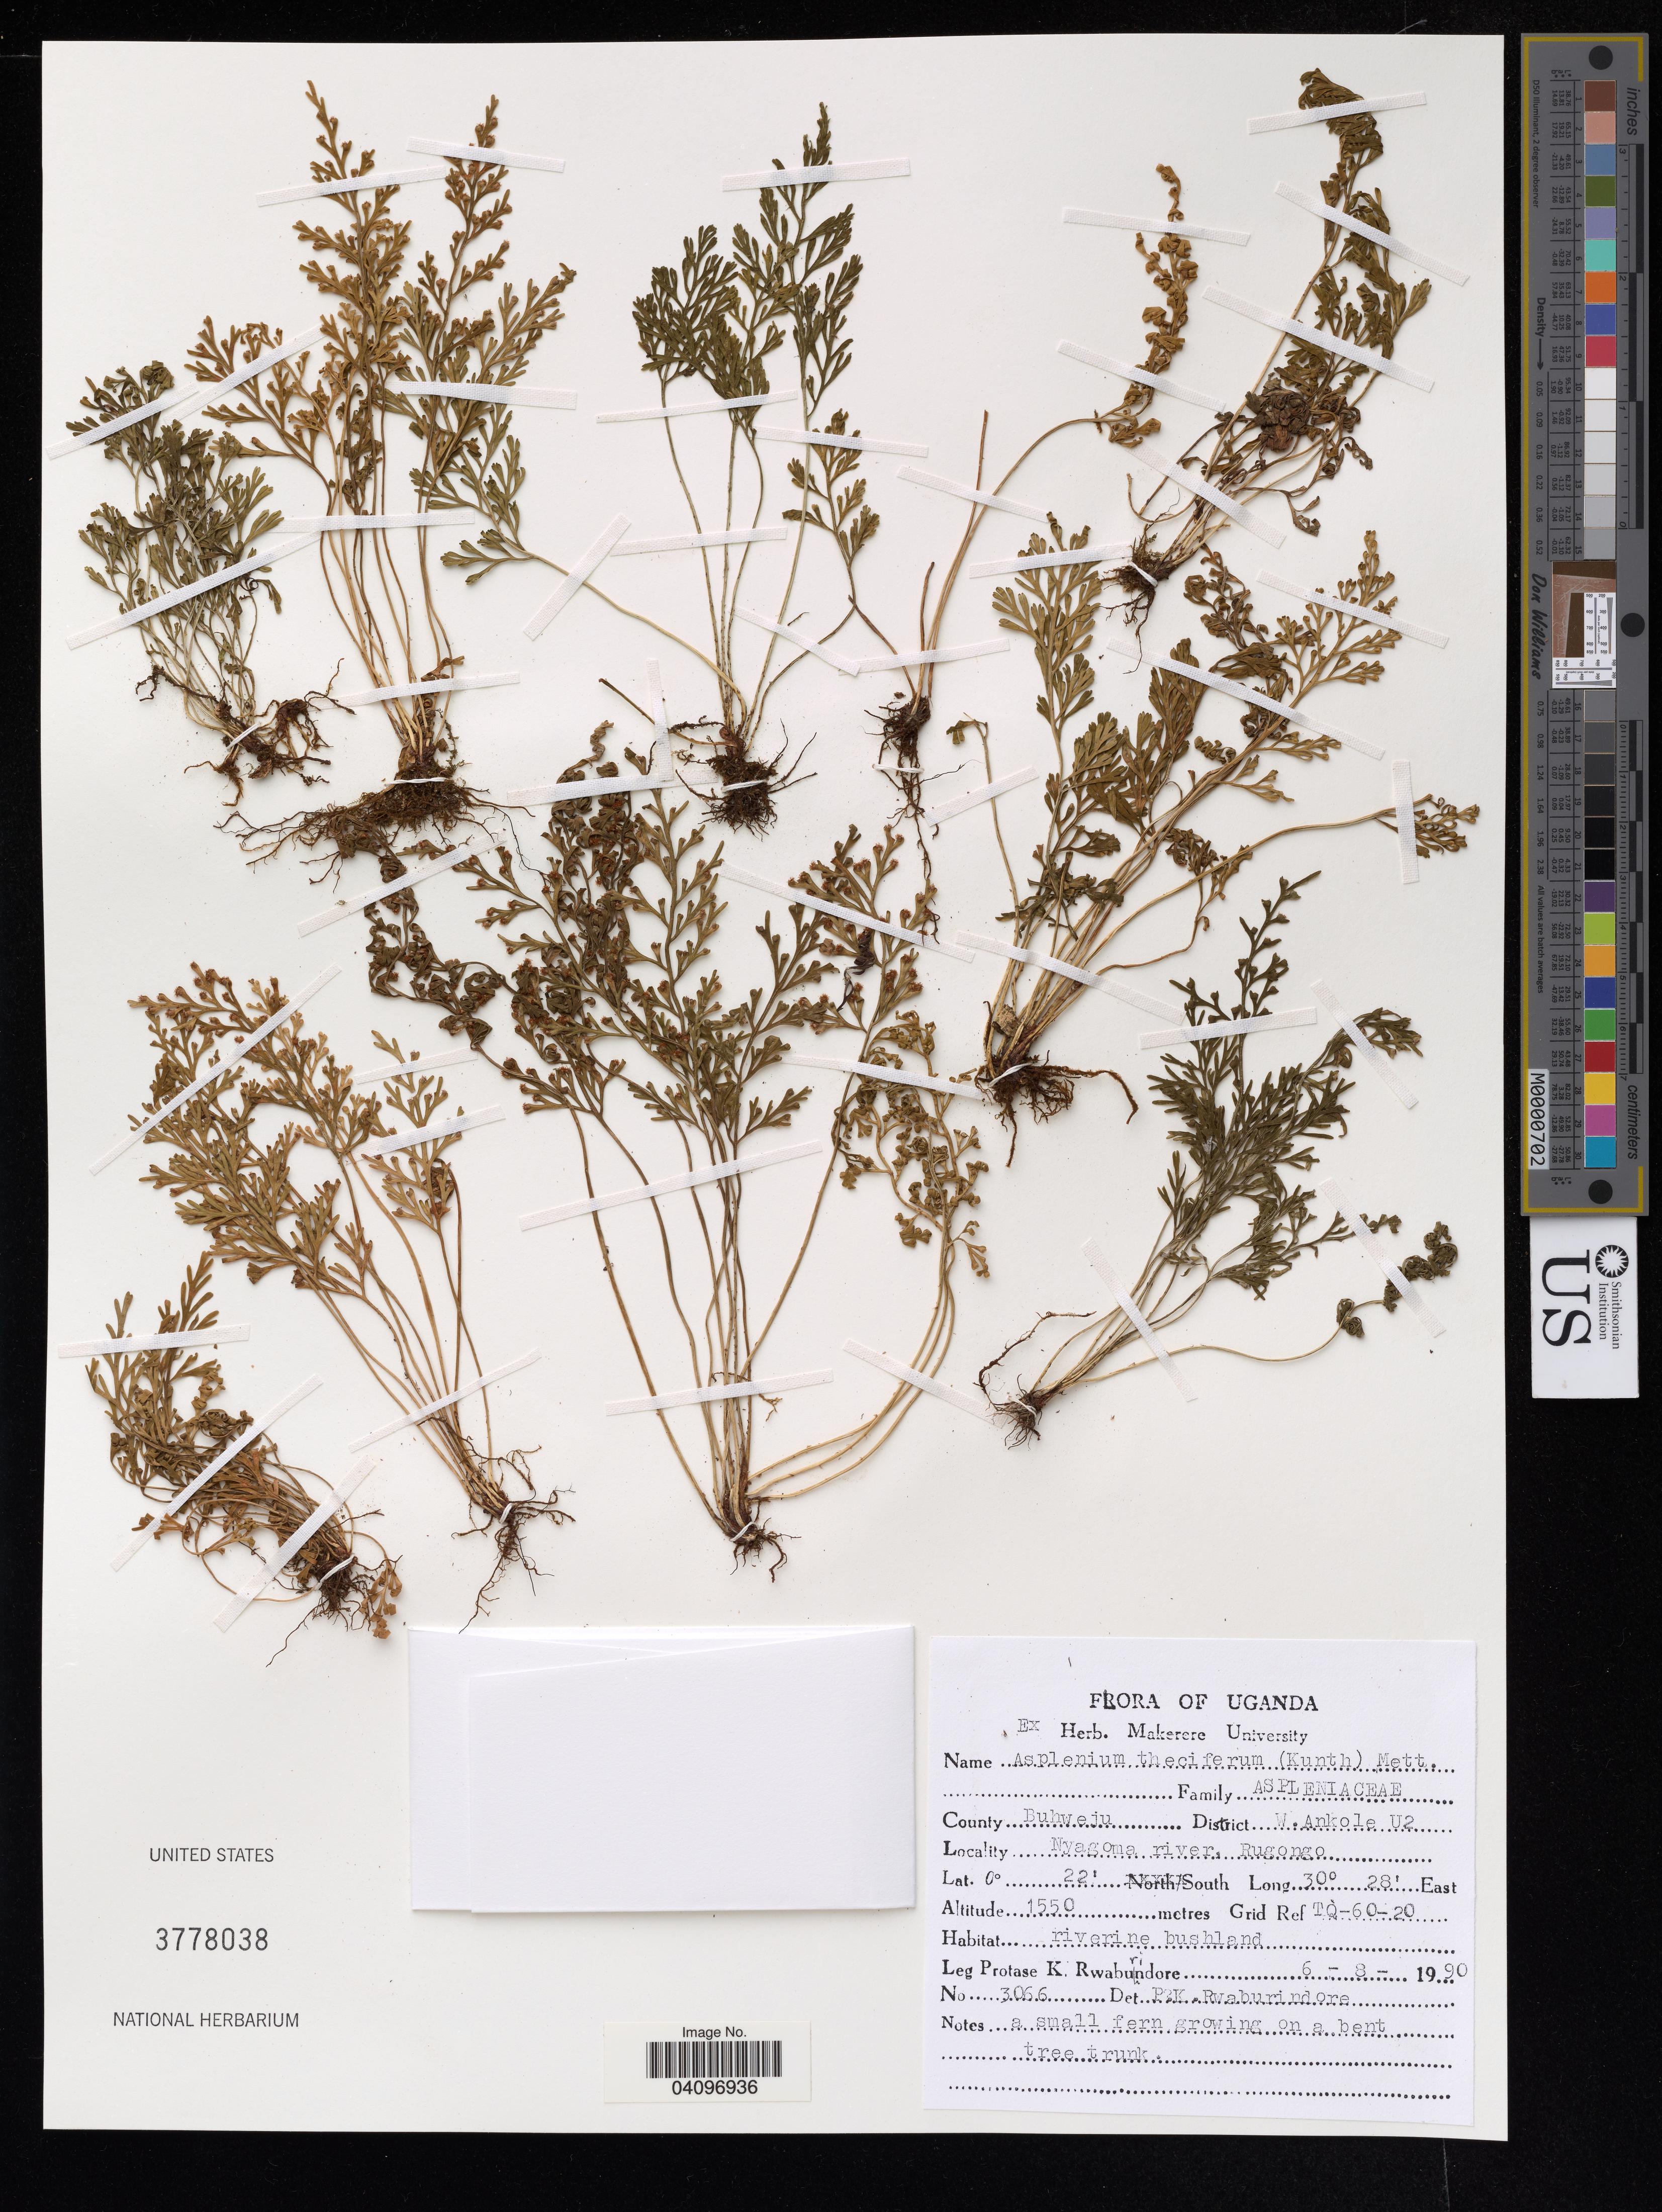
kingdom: Plantae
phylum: Tracheophyta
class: Polypodiopsida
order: Polypodiales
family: Aspleniaceae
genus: Asplenium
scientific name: Asplenium theciferum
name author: (Kunth) Mett.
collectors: P. Rwaburindore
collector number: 3066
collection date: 1990-08-06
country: Uganda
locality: County Buhweju, District W. Ankole U2. Nyagoma river, Rugongo.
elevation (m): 1550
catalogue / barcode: US 3778038